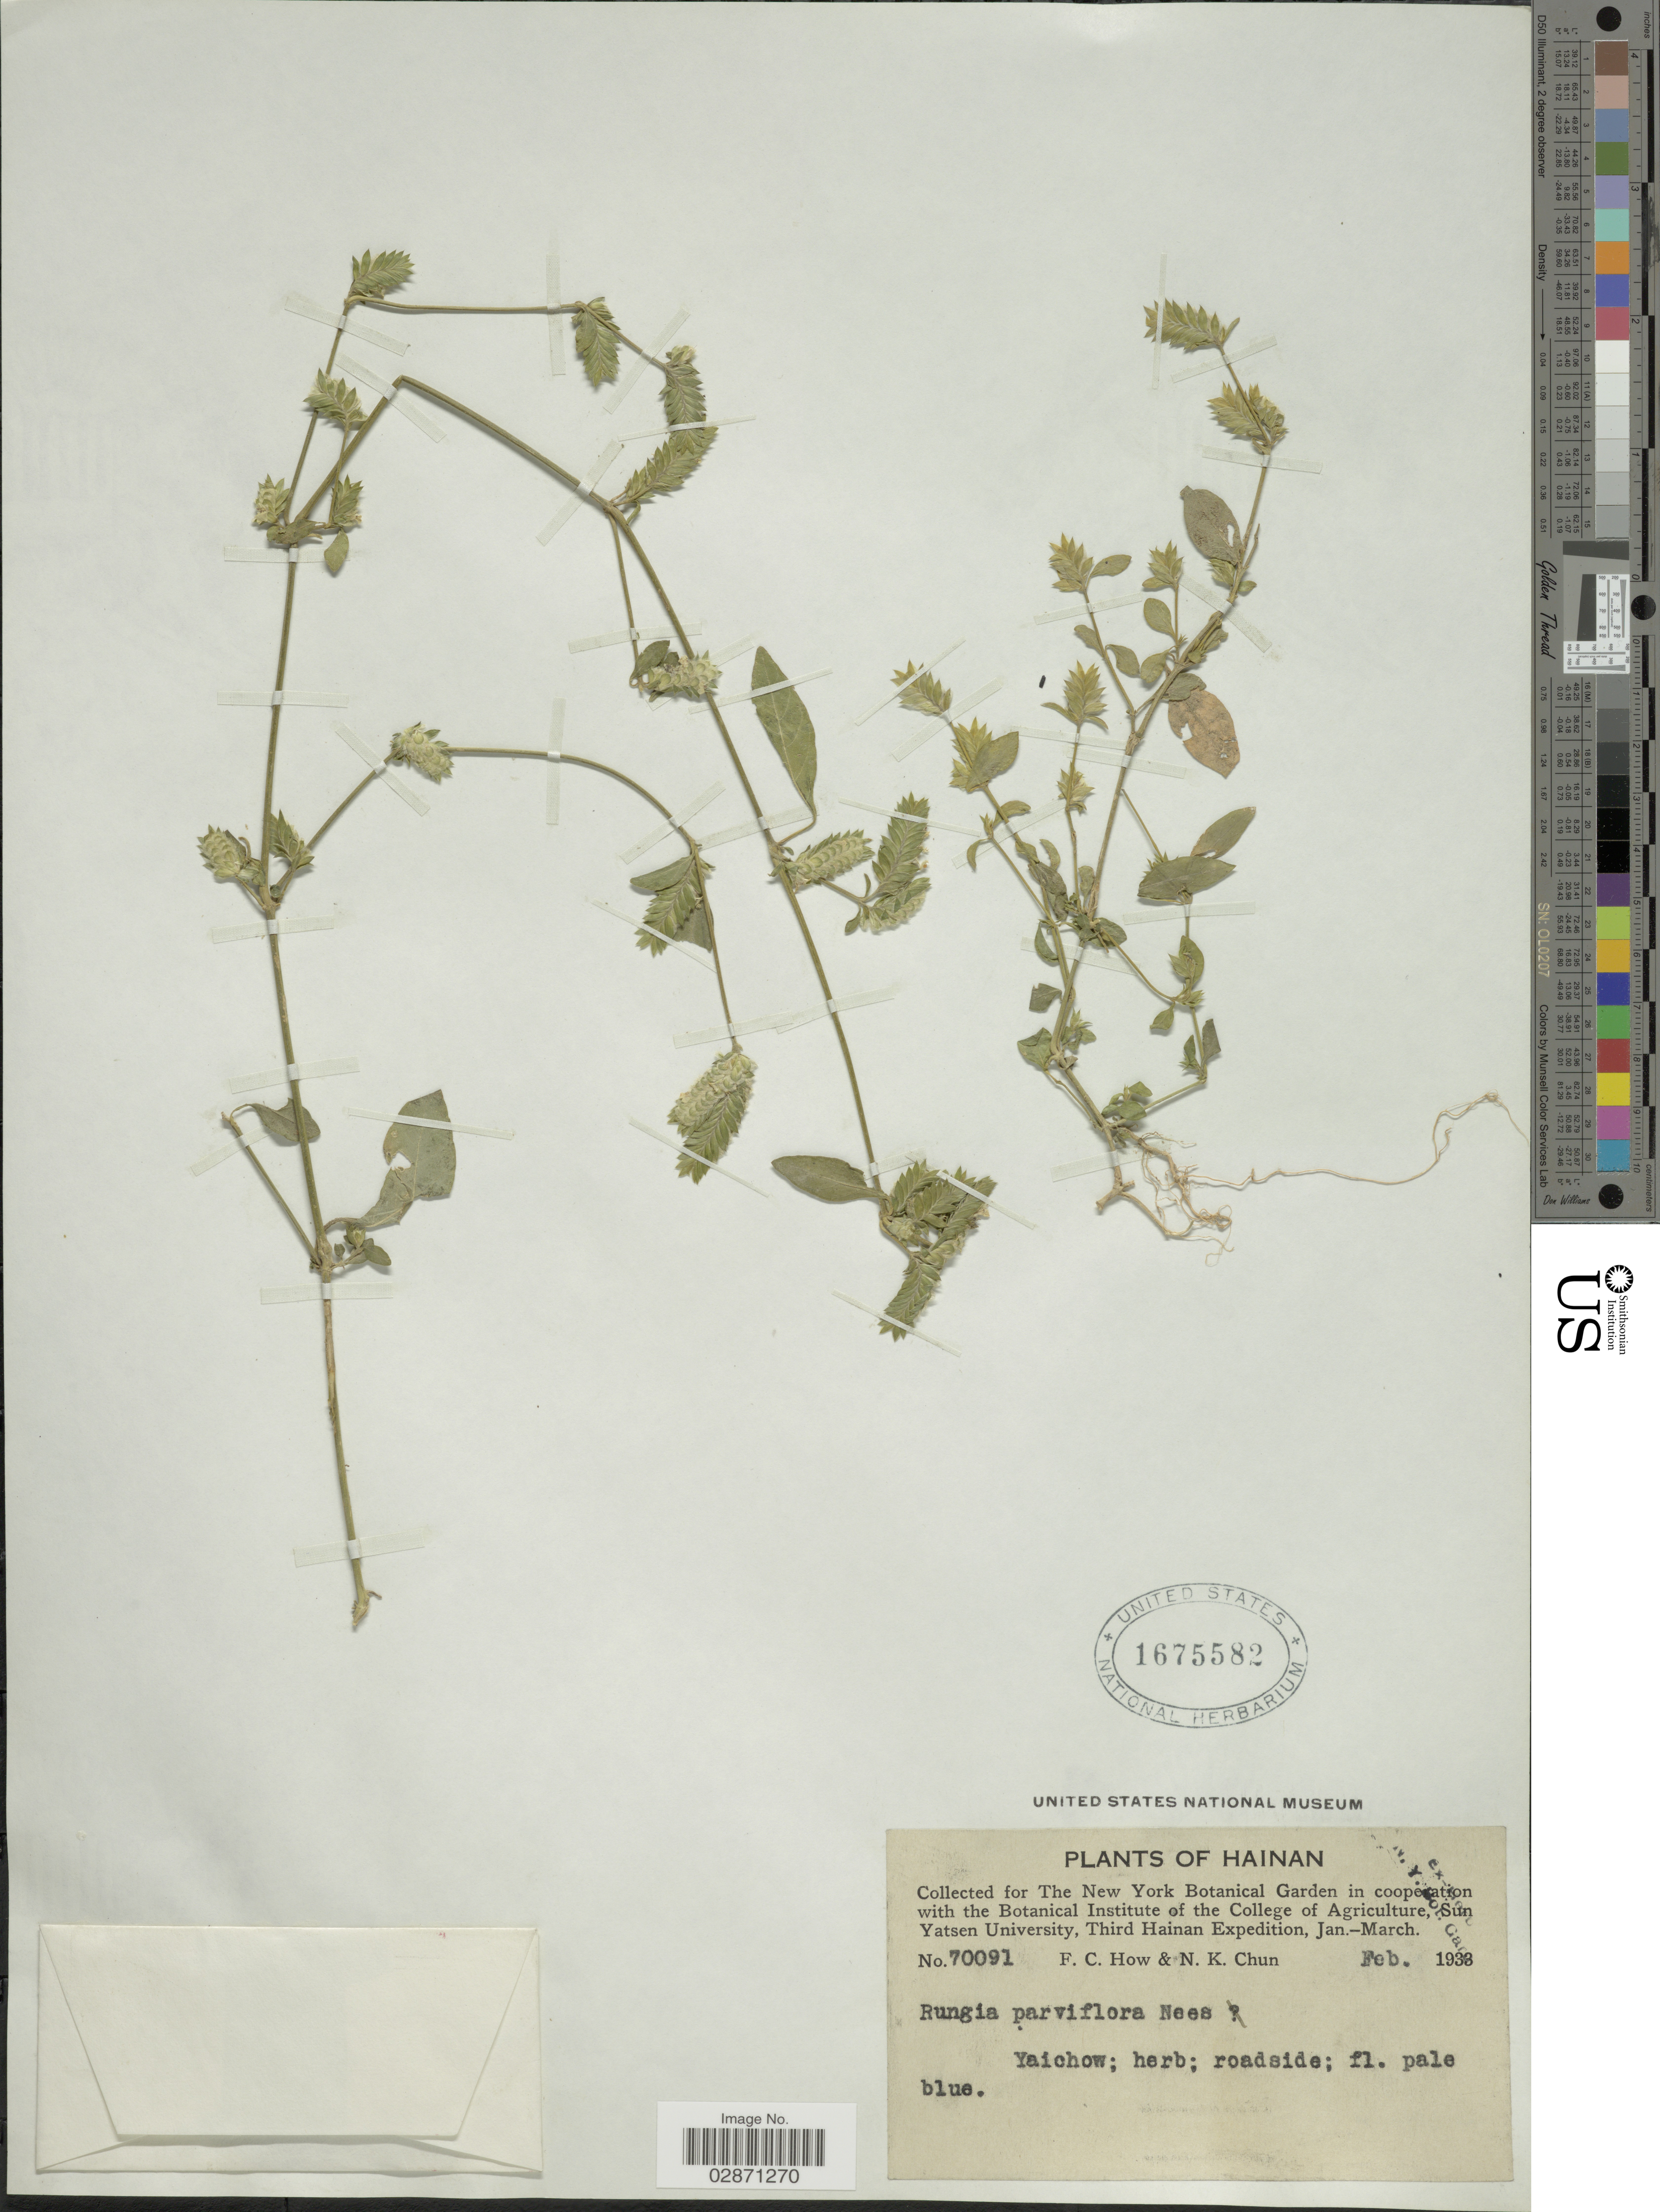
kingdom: Plantae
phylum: Tracheophyta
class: Magnoliopsida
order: Lamiales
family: Acanthaceae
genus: Rungia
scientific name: Rungia parviflora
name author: Nees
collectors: F. C. How & N. K. Chun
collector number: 70091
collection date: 1933-02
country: China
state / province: Hainan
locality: Yaichow.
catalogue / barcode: US 1675582